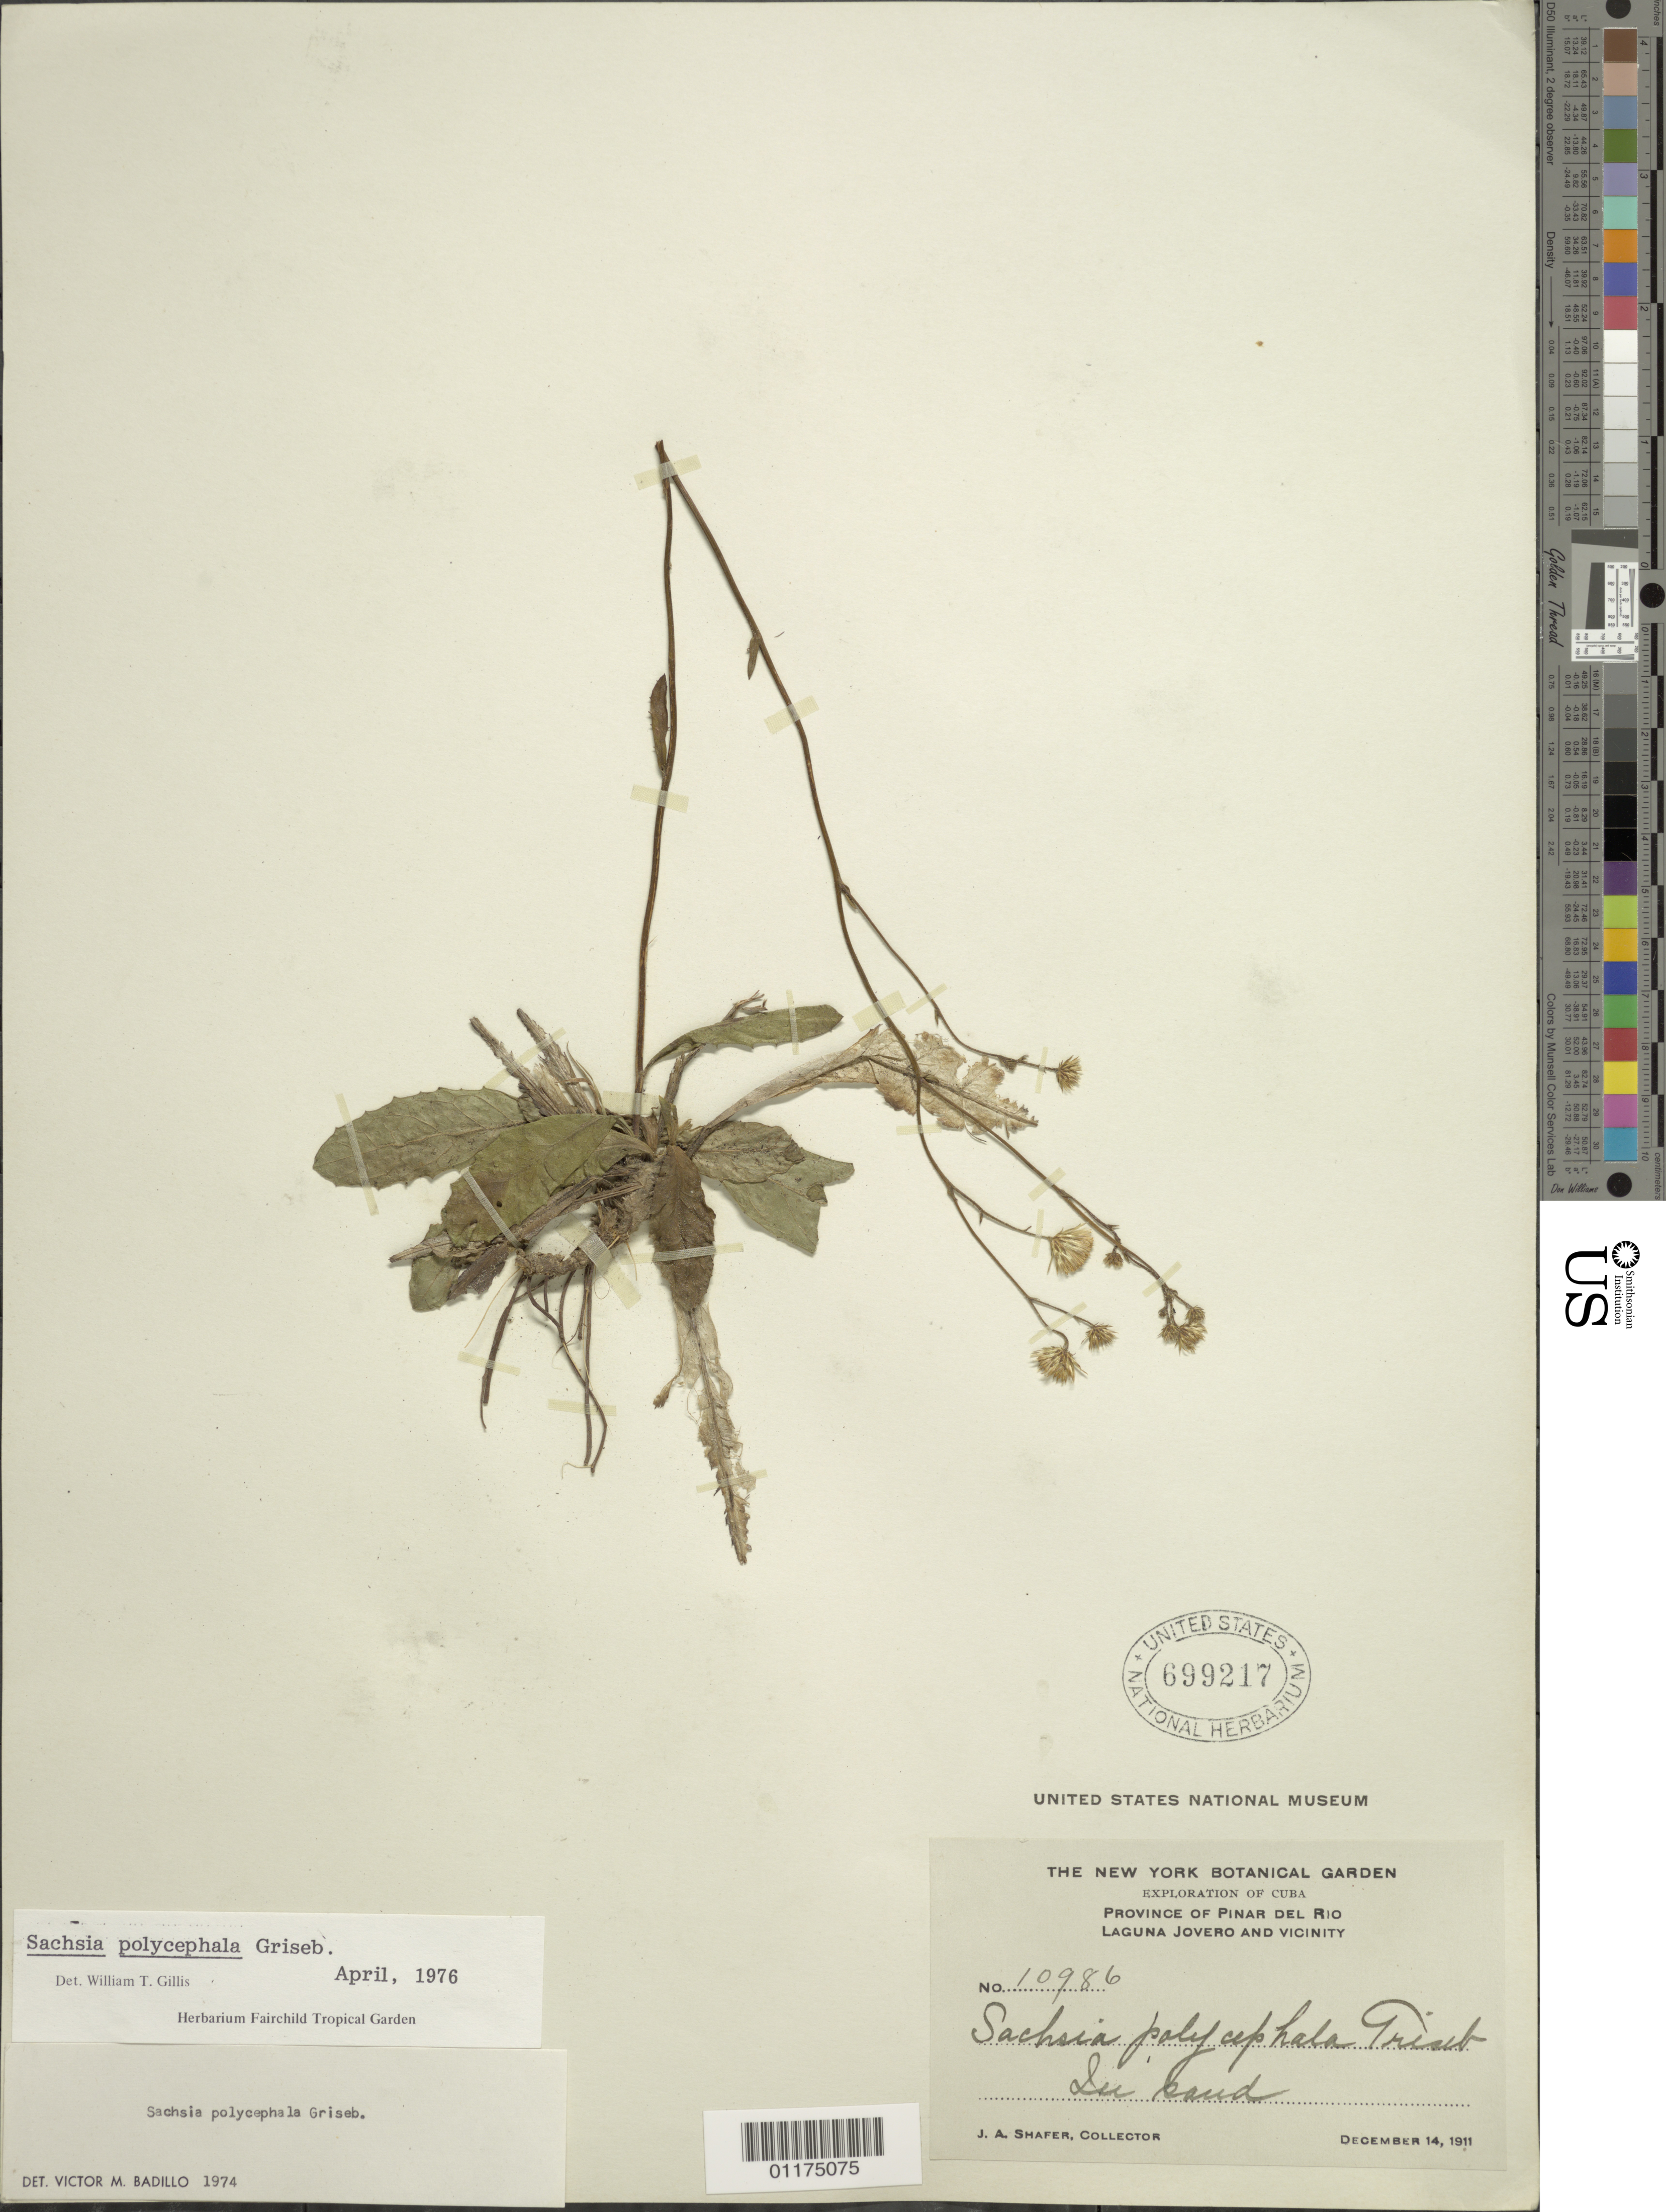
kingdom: Plantae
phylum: Tracheophyta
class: Magnoliopsida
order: Asterales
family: Asteraceae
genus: Sachsia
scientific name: Sachsia polycephala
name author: Griseb.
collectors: J. A. Shafer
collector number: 10986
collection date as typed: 14 Dec 1911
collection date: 1911-12-14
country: Cuba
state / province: Pinar del Rio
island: Cuba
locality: Laguna Jovero and Vicinity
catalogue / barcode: US 699217